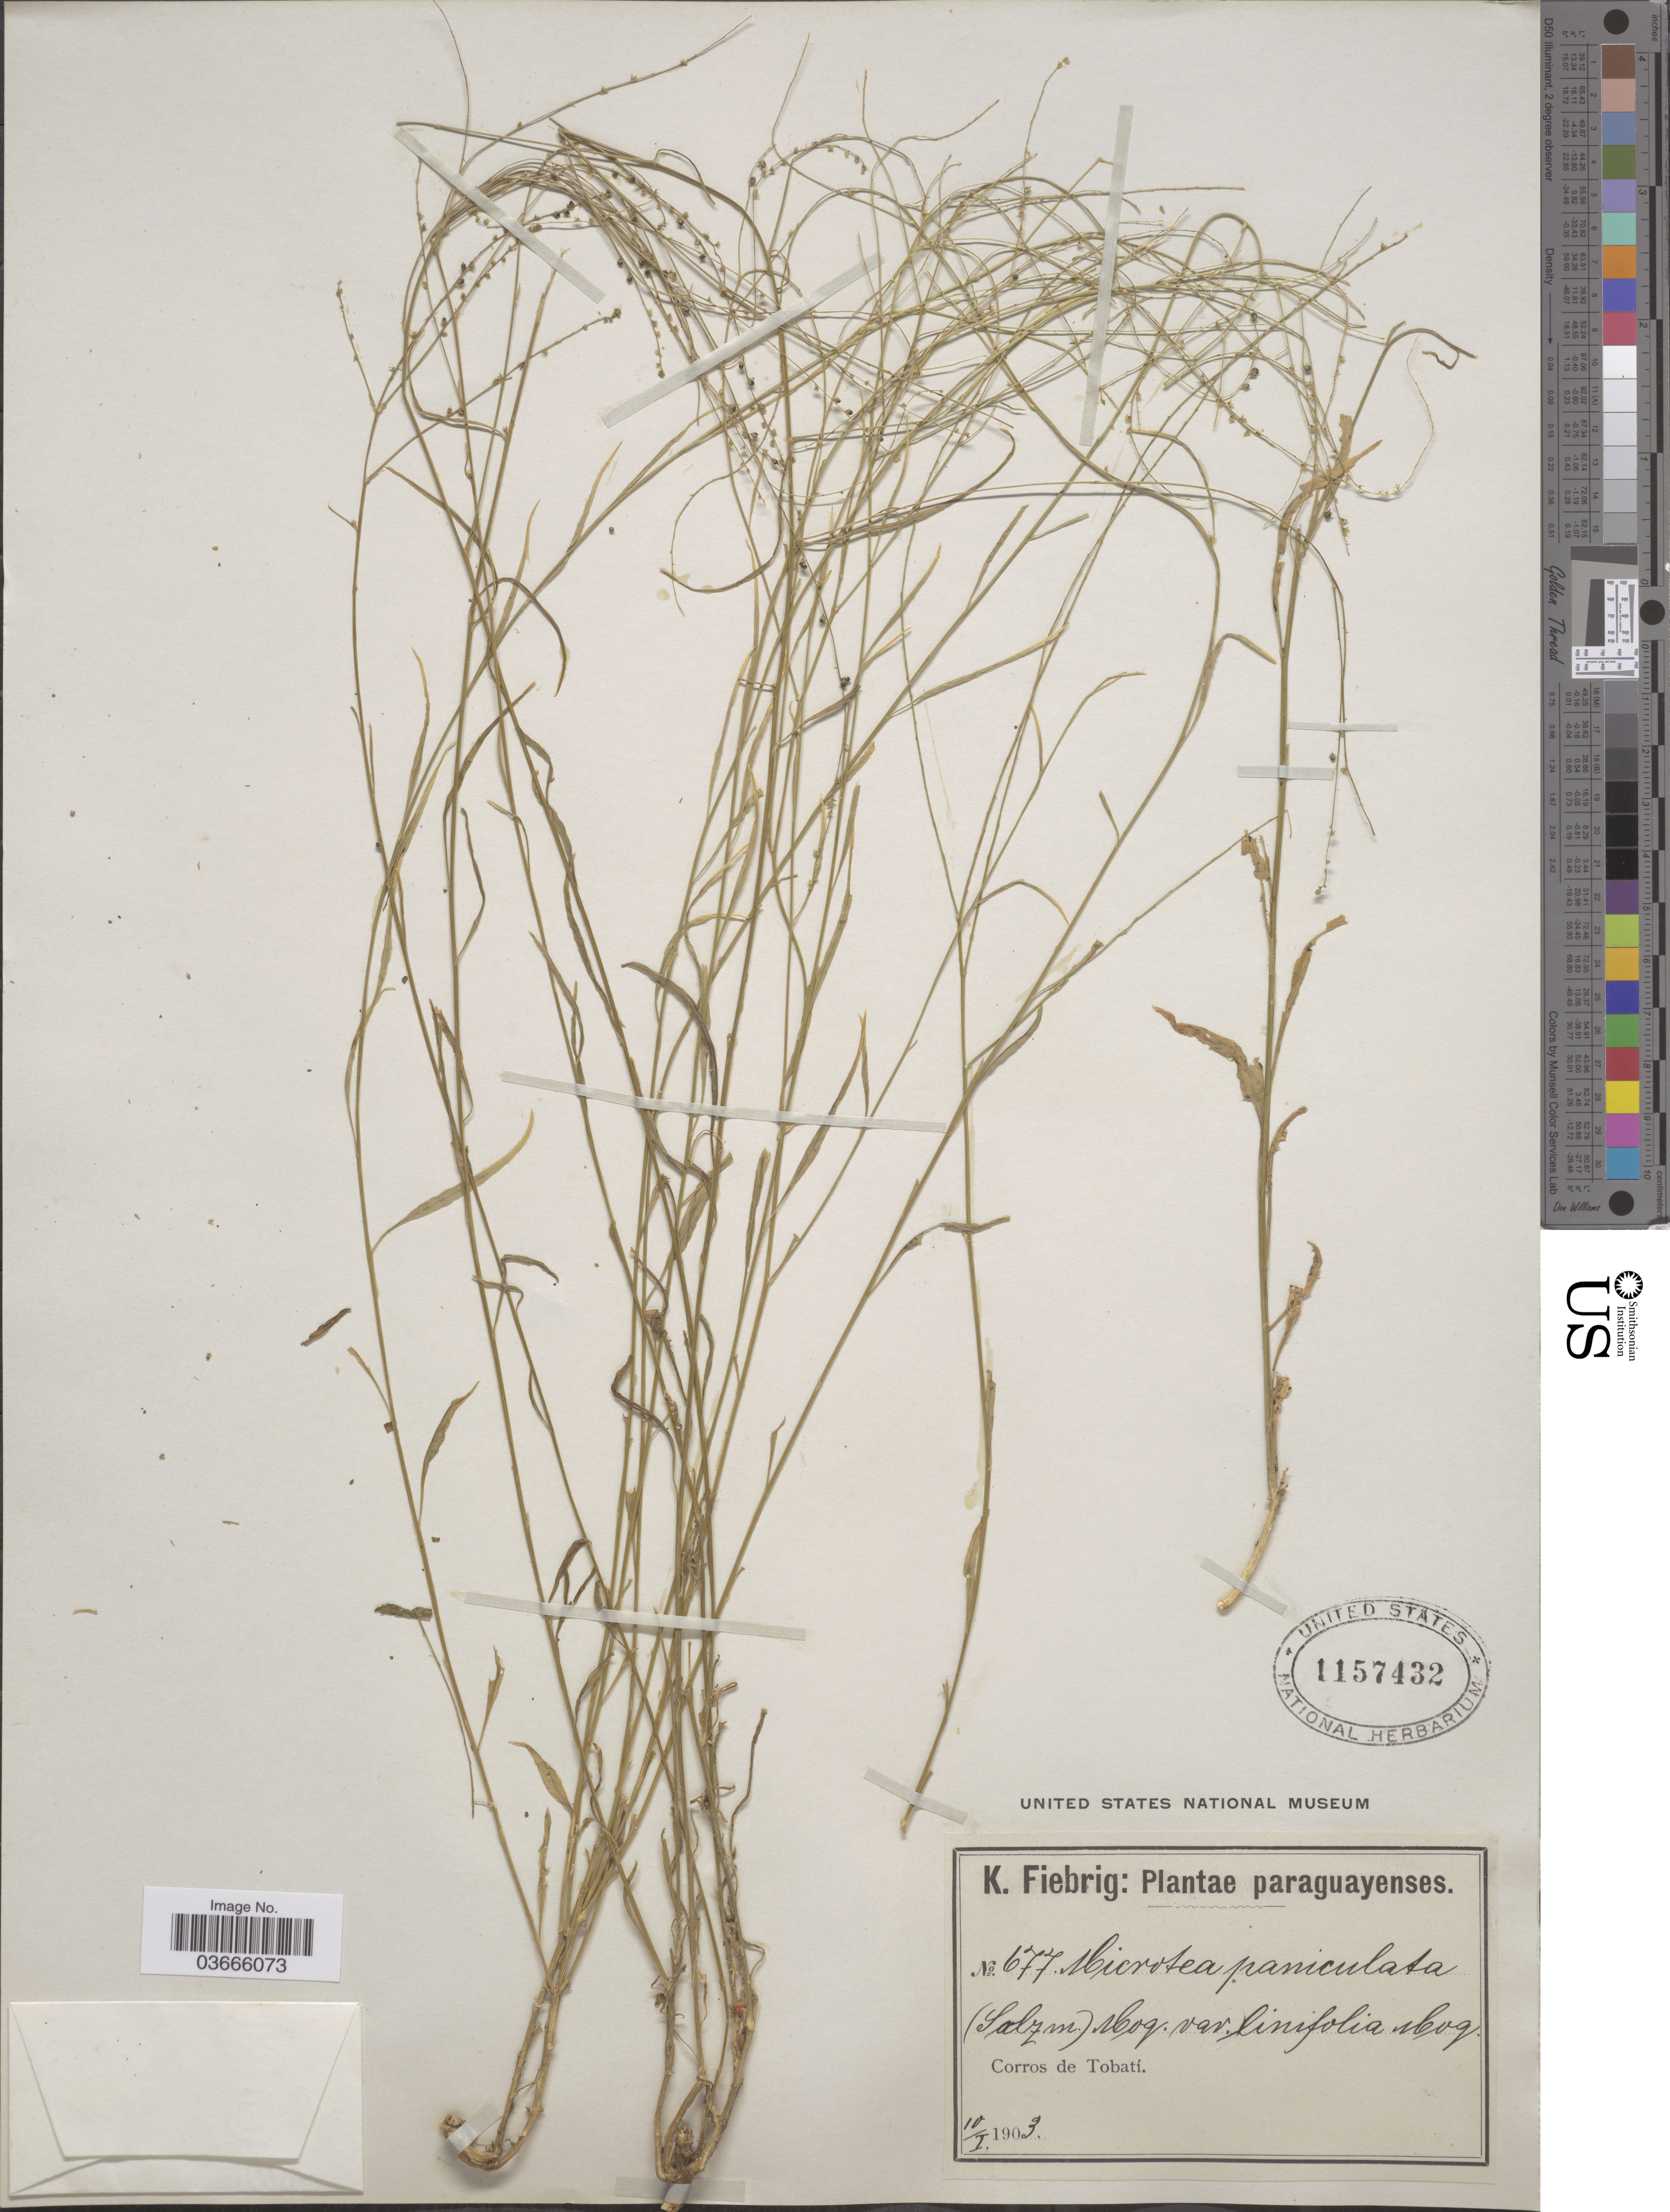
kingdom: Plantae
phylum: Tracheophyta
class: Magnoliopsida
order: Caryophyllales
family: Microteaceae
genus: Microtea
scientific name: Microtea paniculata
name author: Moq.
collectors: K. Fiebrig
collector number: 677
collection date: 1903-01-10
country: Paraguay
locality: Corros de Tobati.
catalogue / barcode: US 1157432